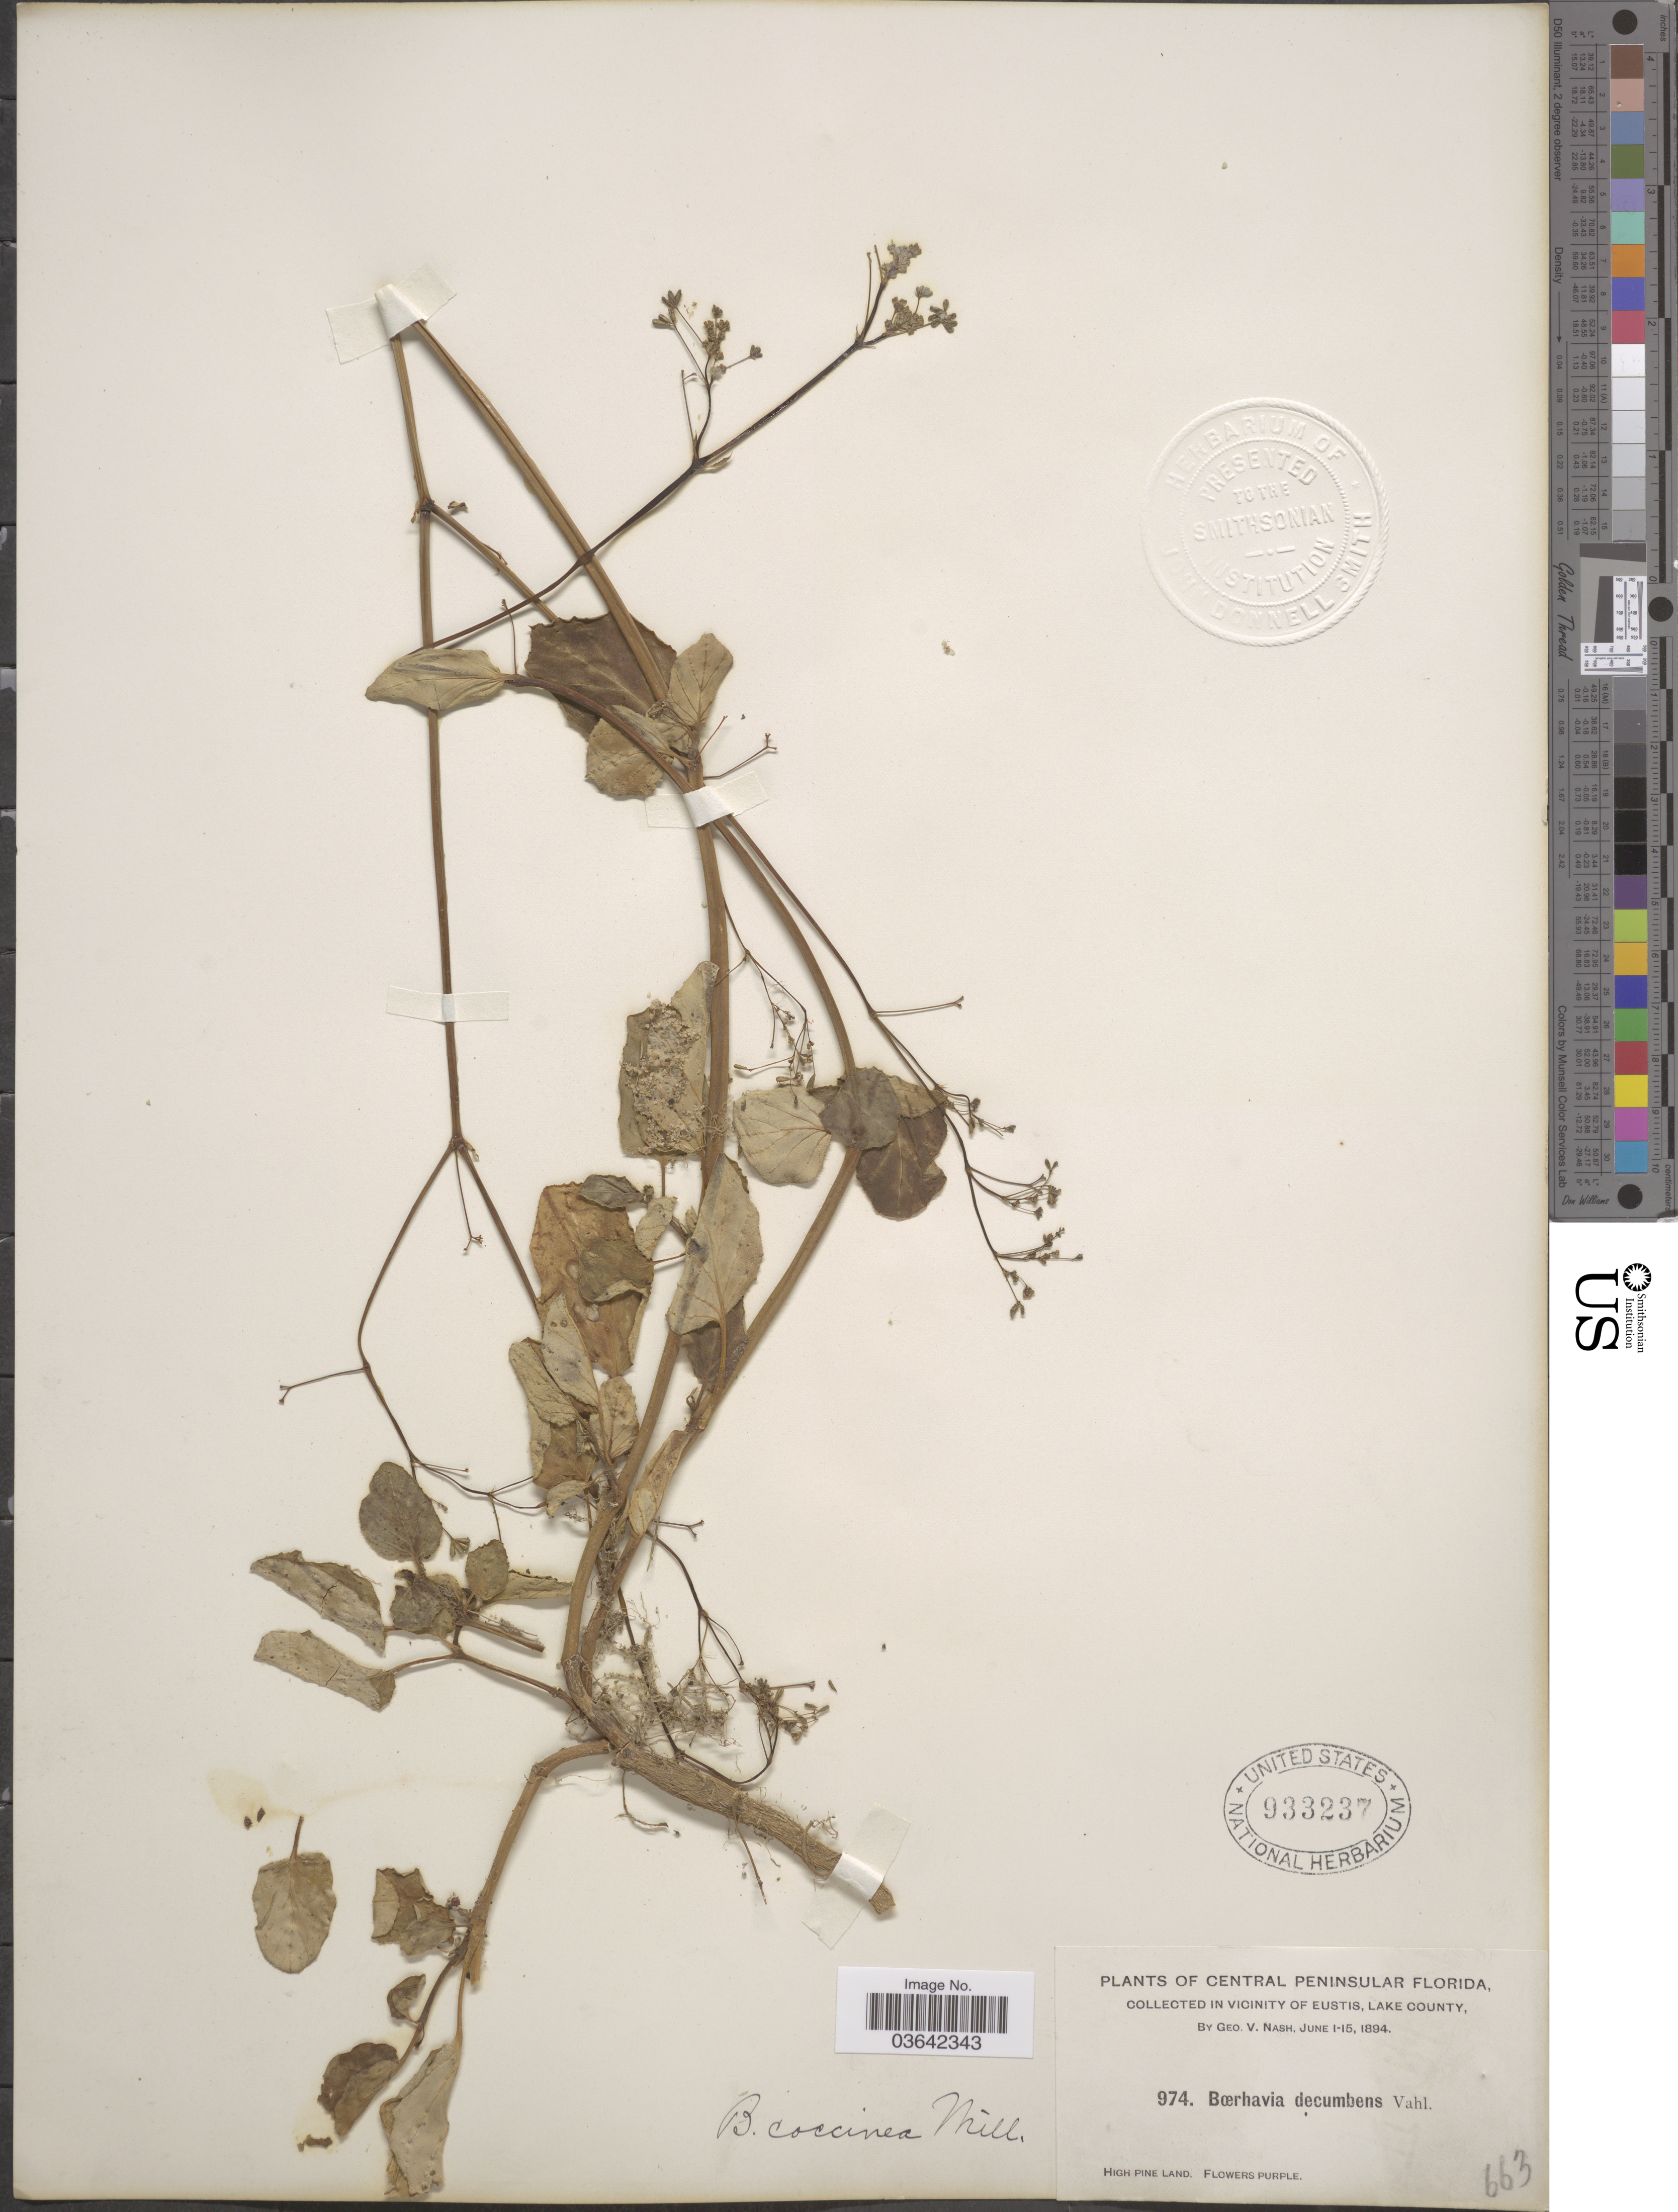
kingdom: Plantae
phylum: Tracheophyta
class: Magnoliopsida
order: Caryophyllales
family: Nyctaginaceae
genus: Boerhavia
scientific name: Boerhavia adscendens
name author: Willd.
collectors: G. V. Nash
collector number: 974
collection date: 1894-06-01/1894-06-15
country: United States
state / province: Florida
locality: Central Peninsular Florida. In vicinity of Eustis, Lake County. High Pine Land.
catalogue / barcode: US 933237